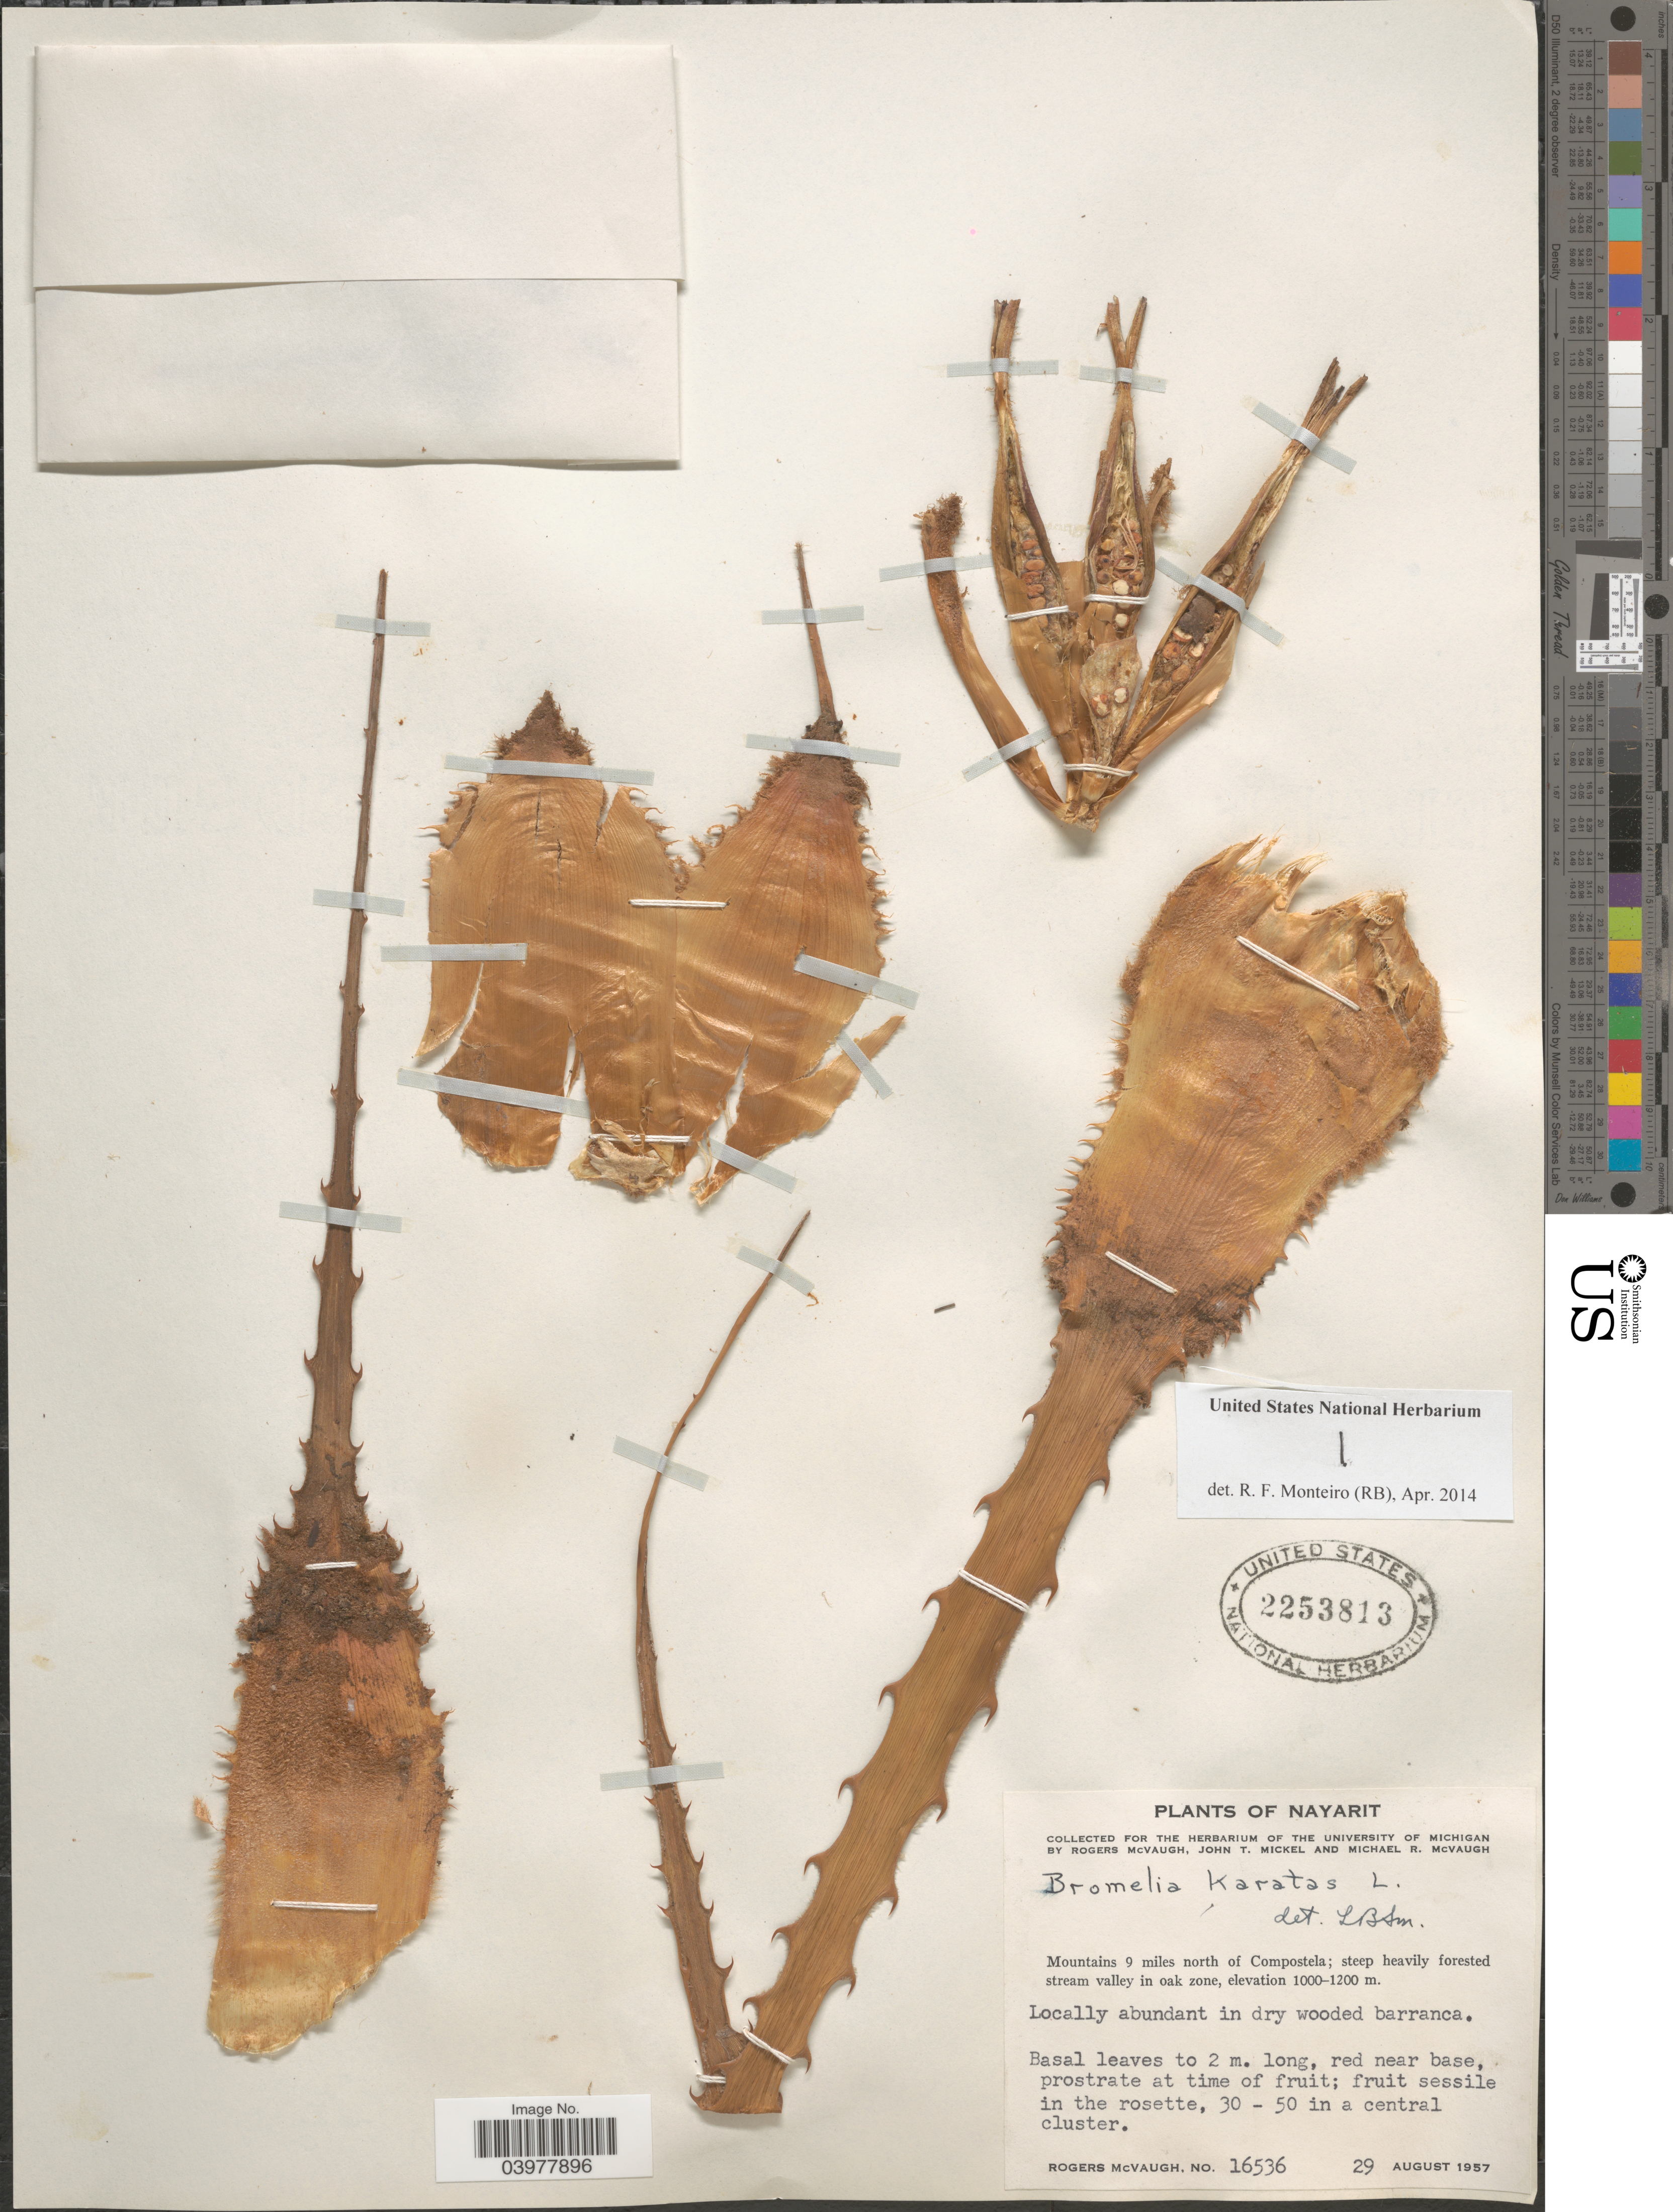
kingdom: Plantae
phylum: Tracheophyta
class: Liliopsida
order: Poales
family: Bromeliaceae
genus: Bromelia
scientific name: Bromelia karatas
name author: L.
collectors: R. McVaugh, J. T. Mickel & M. R. McVaugh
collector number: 16536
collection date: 1957-08-29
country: Mexico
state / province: Nayarit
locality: Mountains 9 miles north of Compostela.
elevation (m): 1000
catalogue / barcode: US 2253813